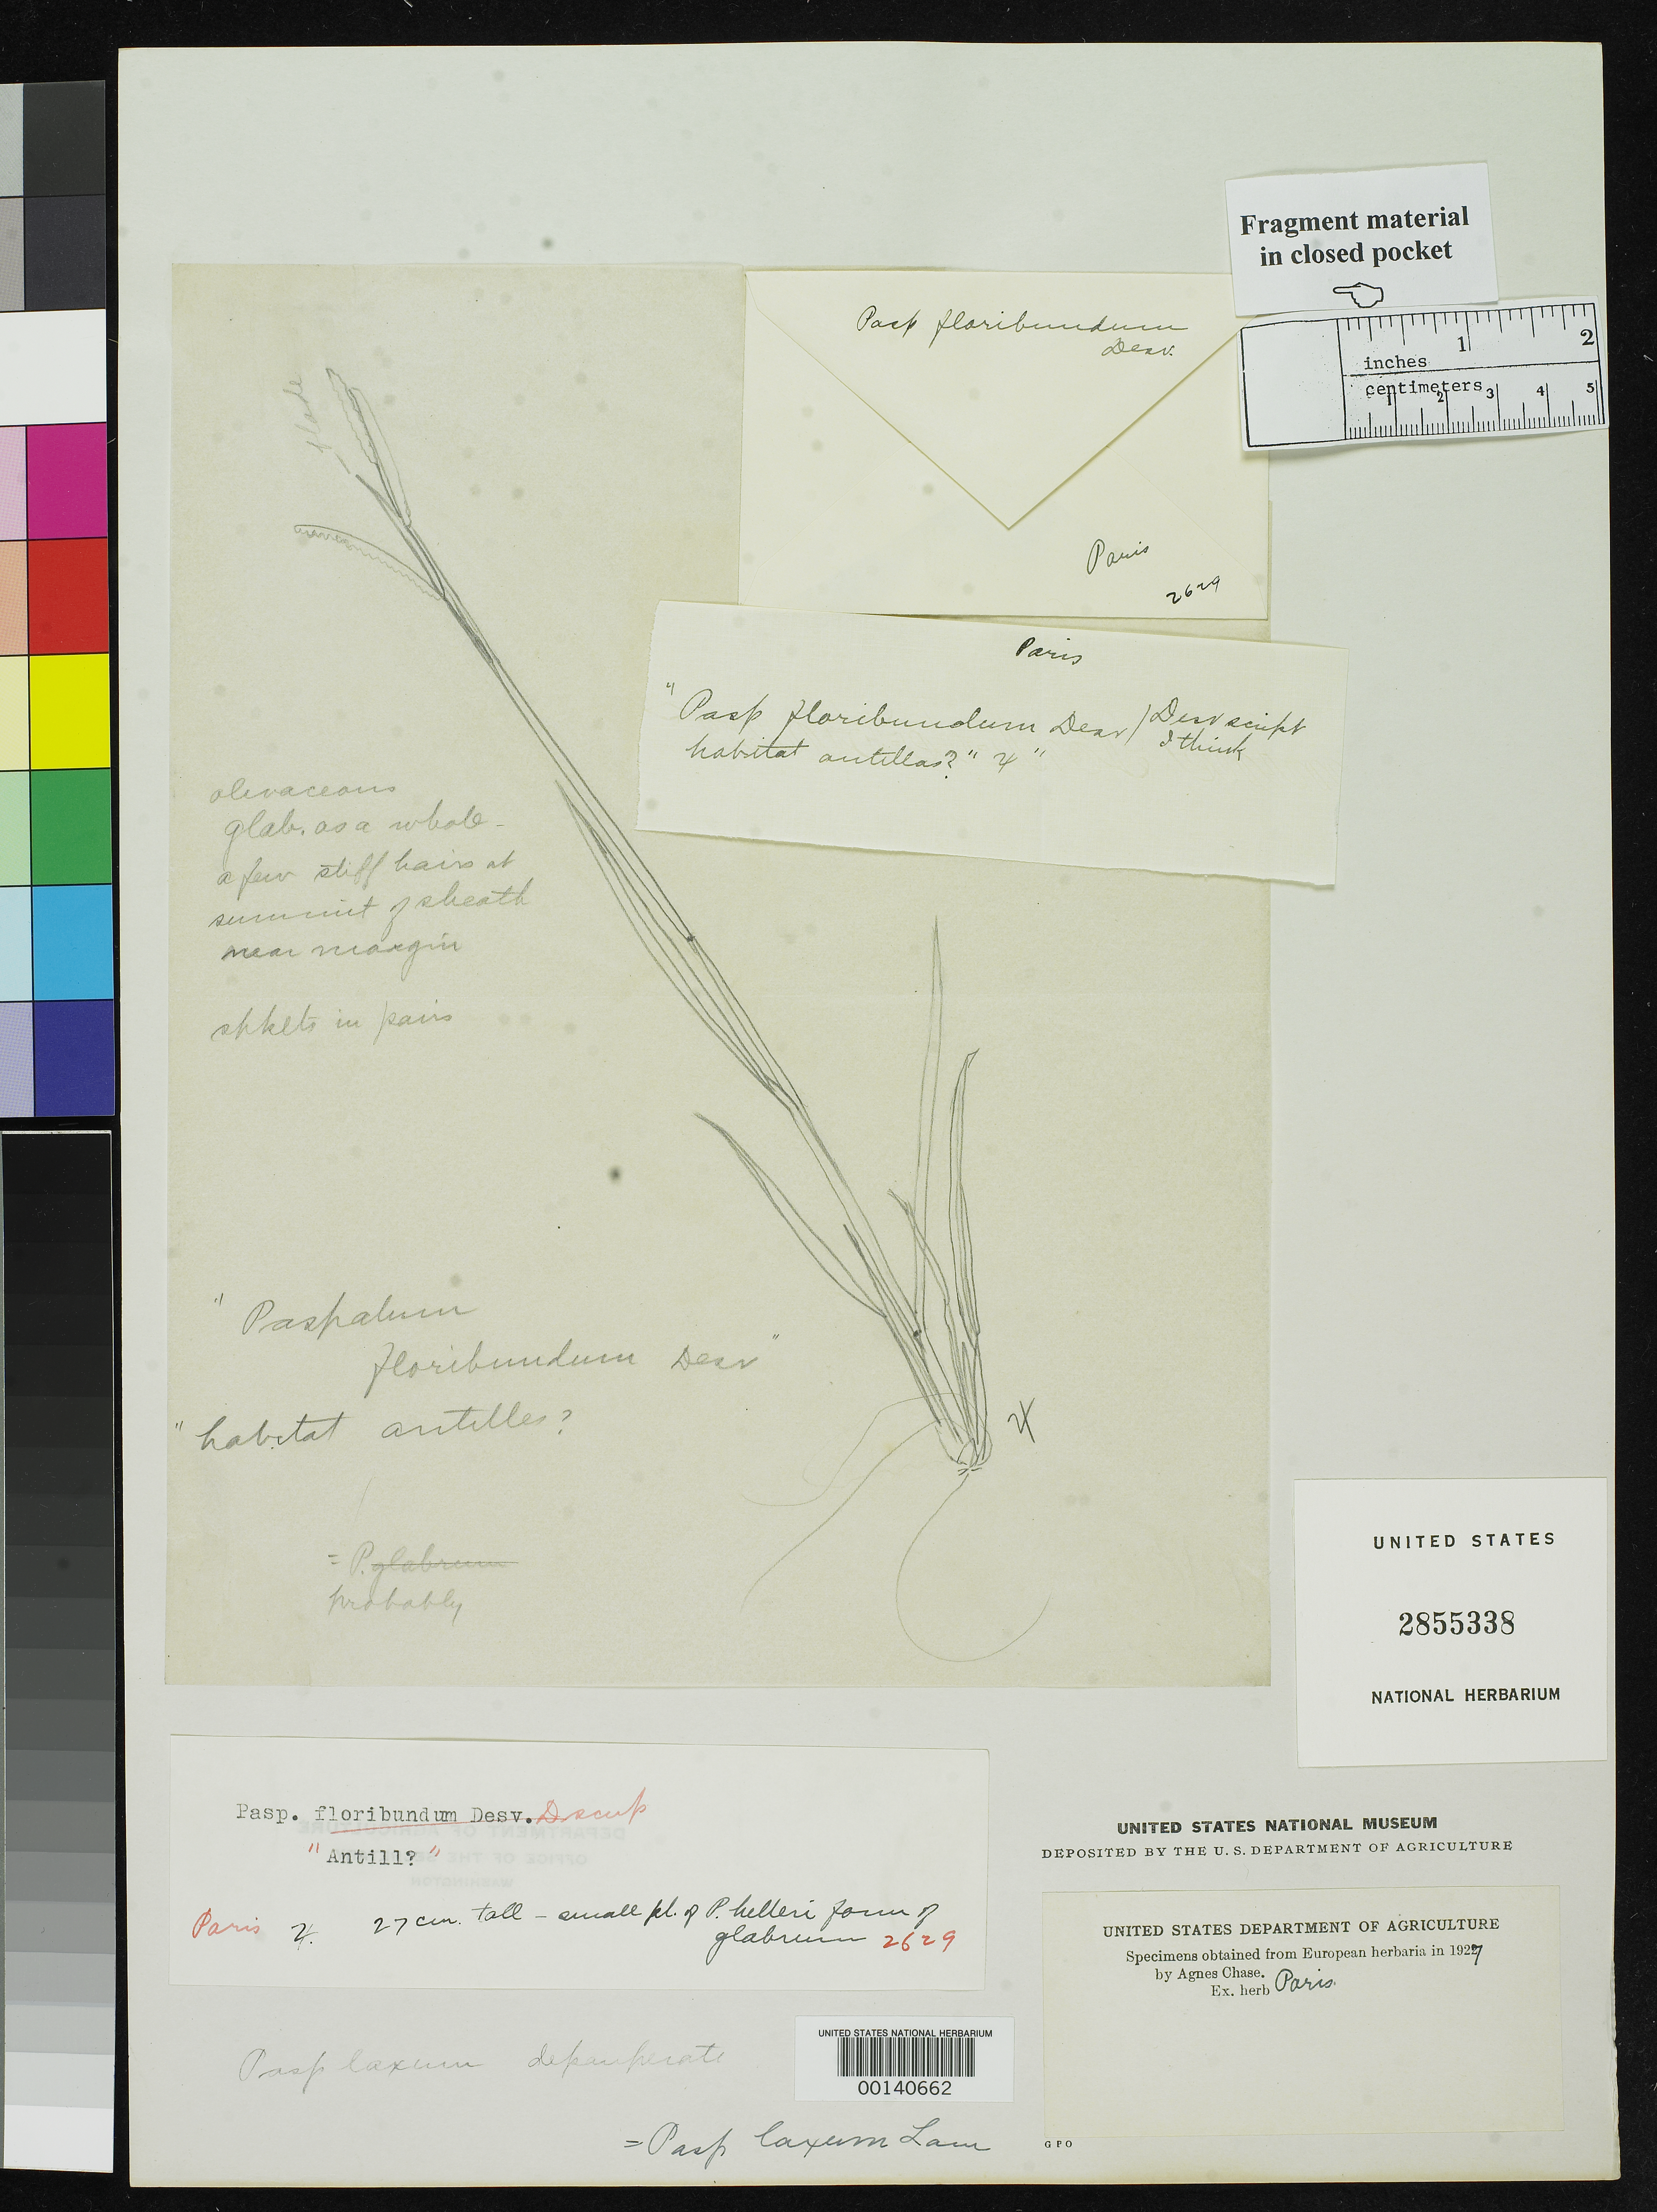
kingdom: Plantae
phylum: Tracheophyta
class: Liliopsida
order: Poales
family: Poaceae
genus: Paspalum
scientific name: Paspalum floribundum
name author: Desv.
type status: Type Fragment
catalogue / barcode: US 2855338